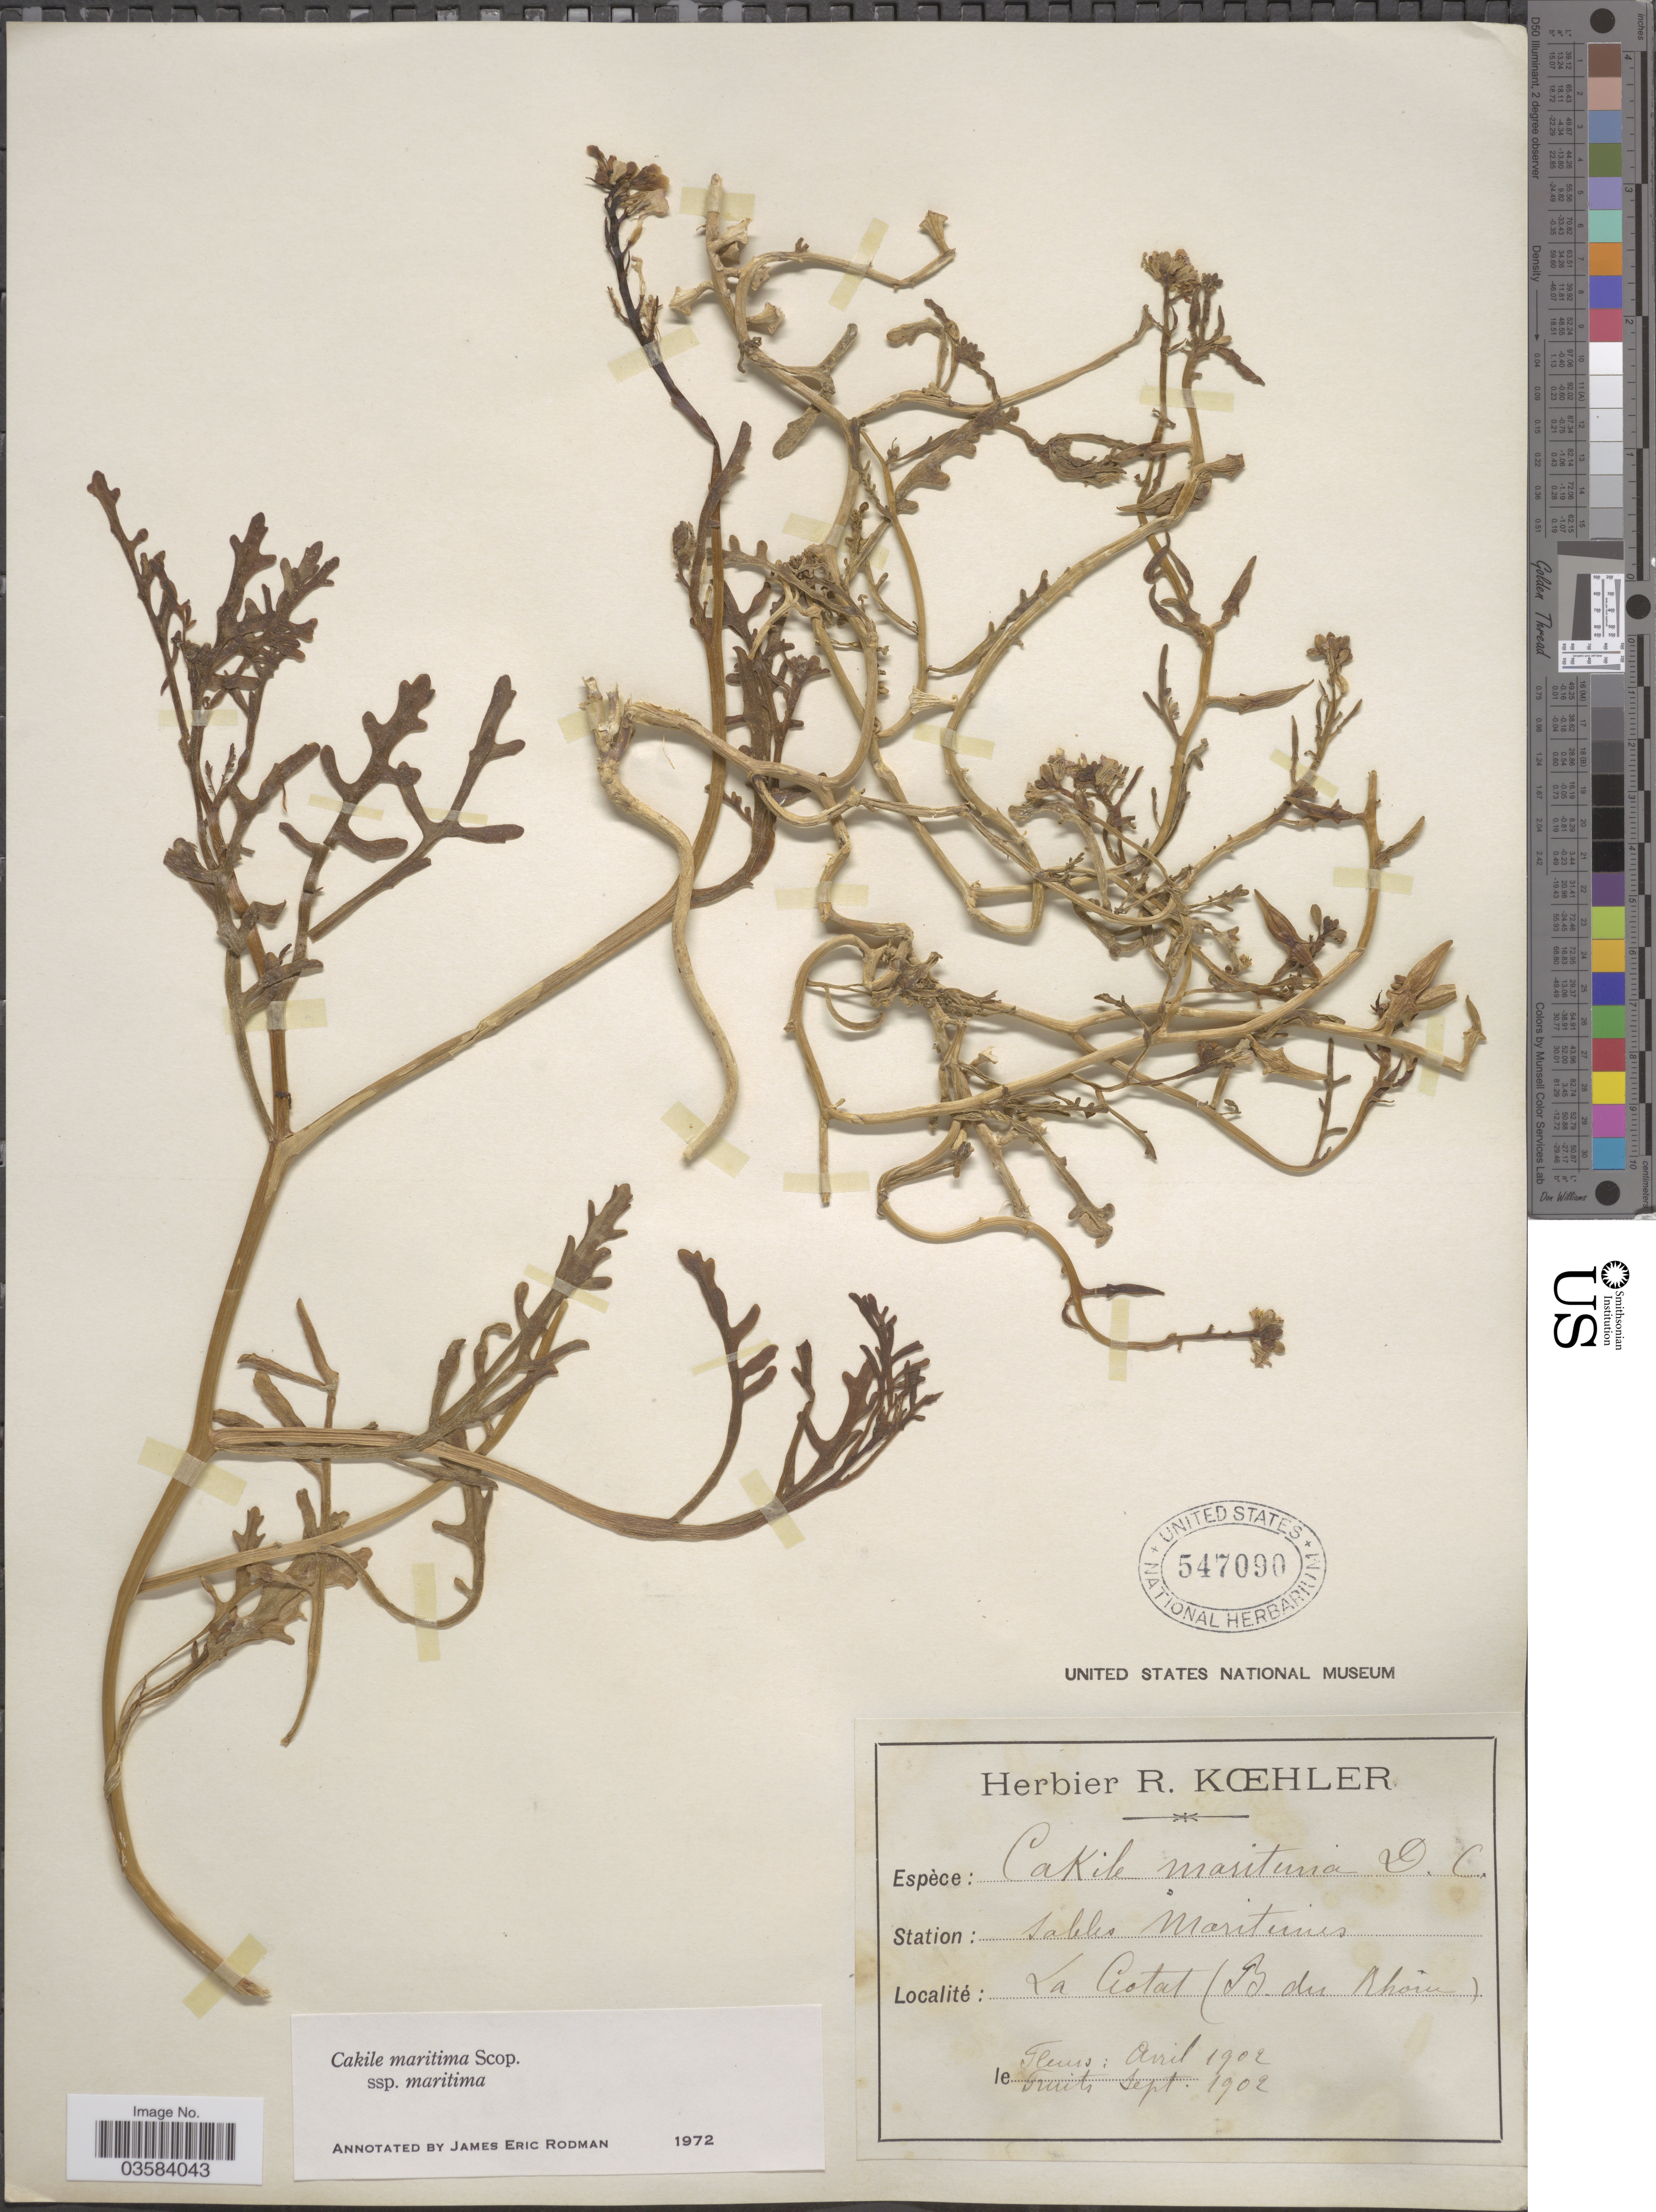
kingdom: Plantae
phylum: Tracheophyta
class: Magnoliopsida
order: Brassicales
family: Brassicaceae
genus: Cakile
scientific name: Cakile maritima subsp. maritima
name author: Scop.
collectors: Ex herb. R. Koehler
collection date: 1902-04/1902-09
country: France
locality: Station: Sables Maritimes. La Ciotat (B. du Rhone).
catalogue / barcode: US 547090